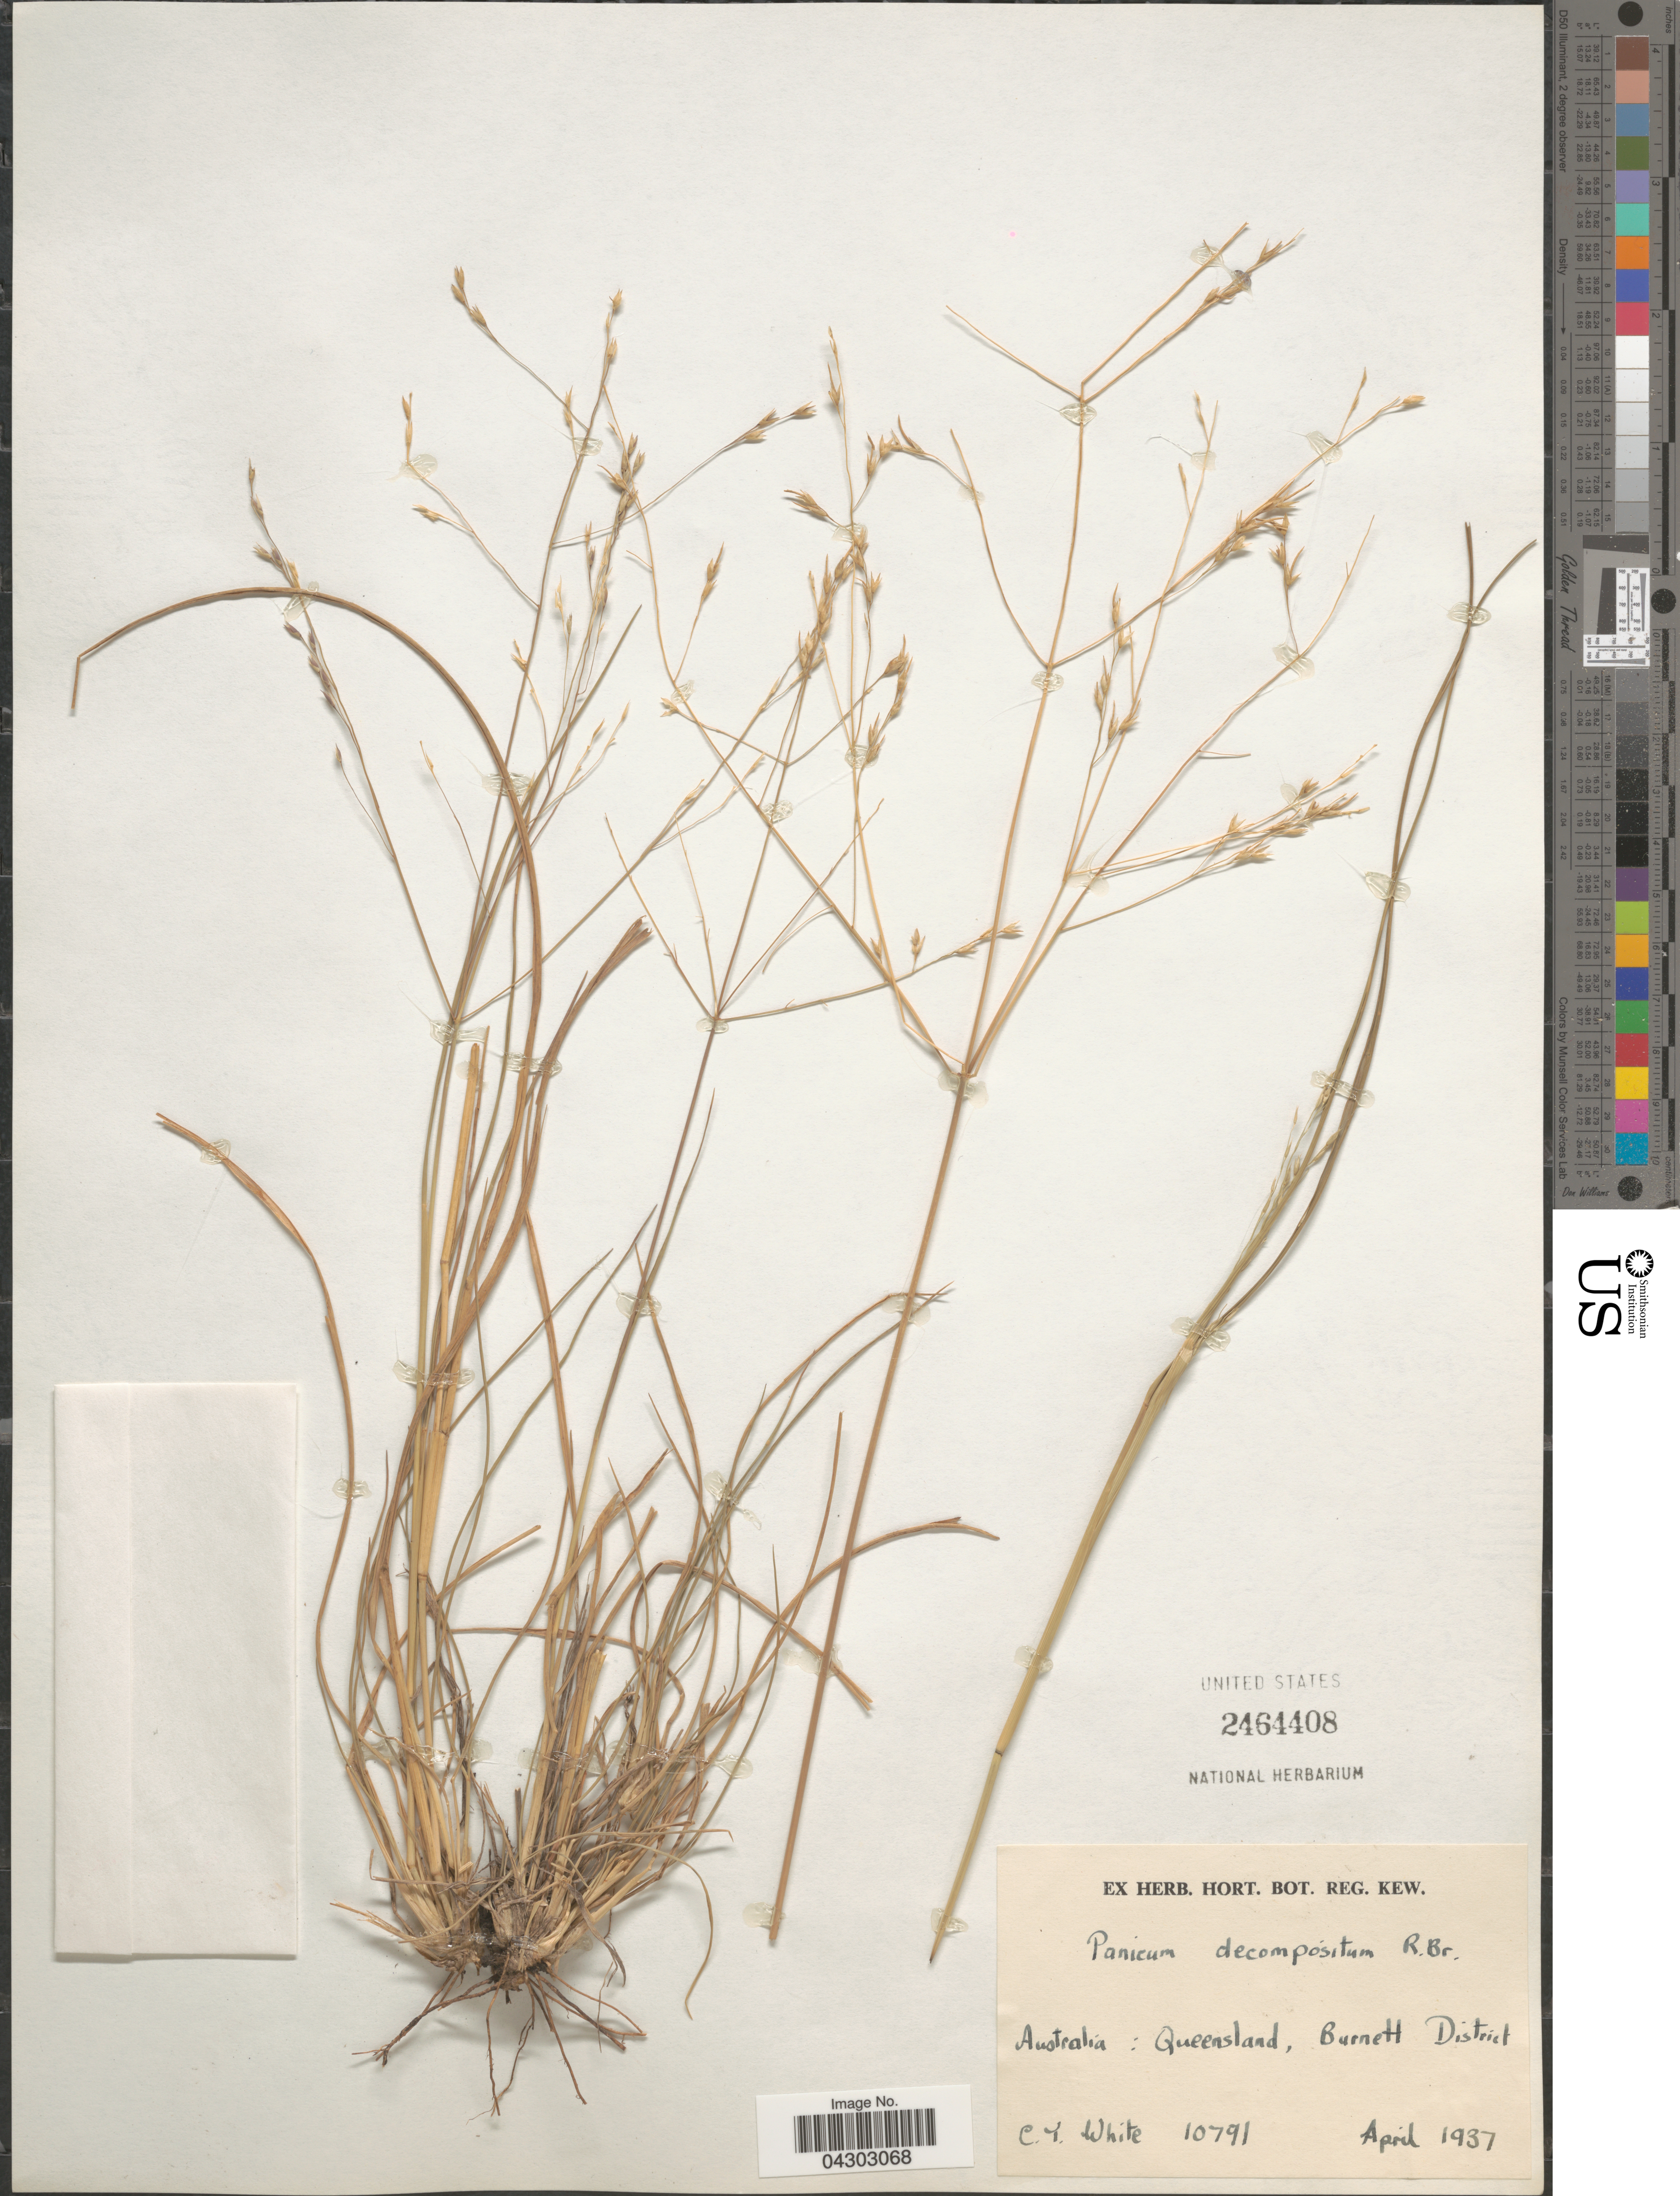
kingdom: Plantae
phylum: Tracheophyta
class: Liliopsida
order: Poales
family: Poaceae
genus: Panicum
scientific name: Panicum decompositum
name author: R. Br.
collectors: C. T. White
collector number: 10791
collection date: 1937-04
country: Australia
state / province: Queensland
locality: Burnett District.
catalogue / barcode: US 2464408